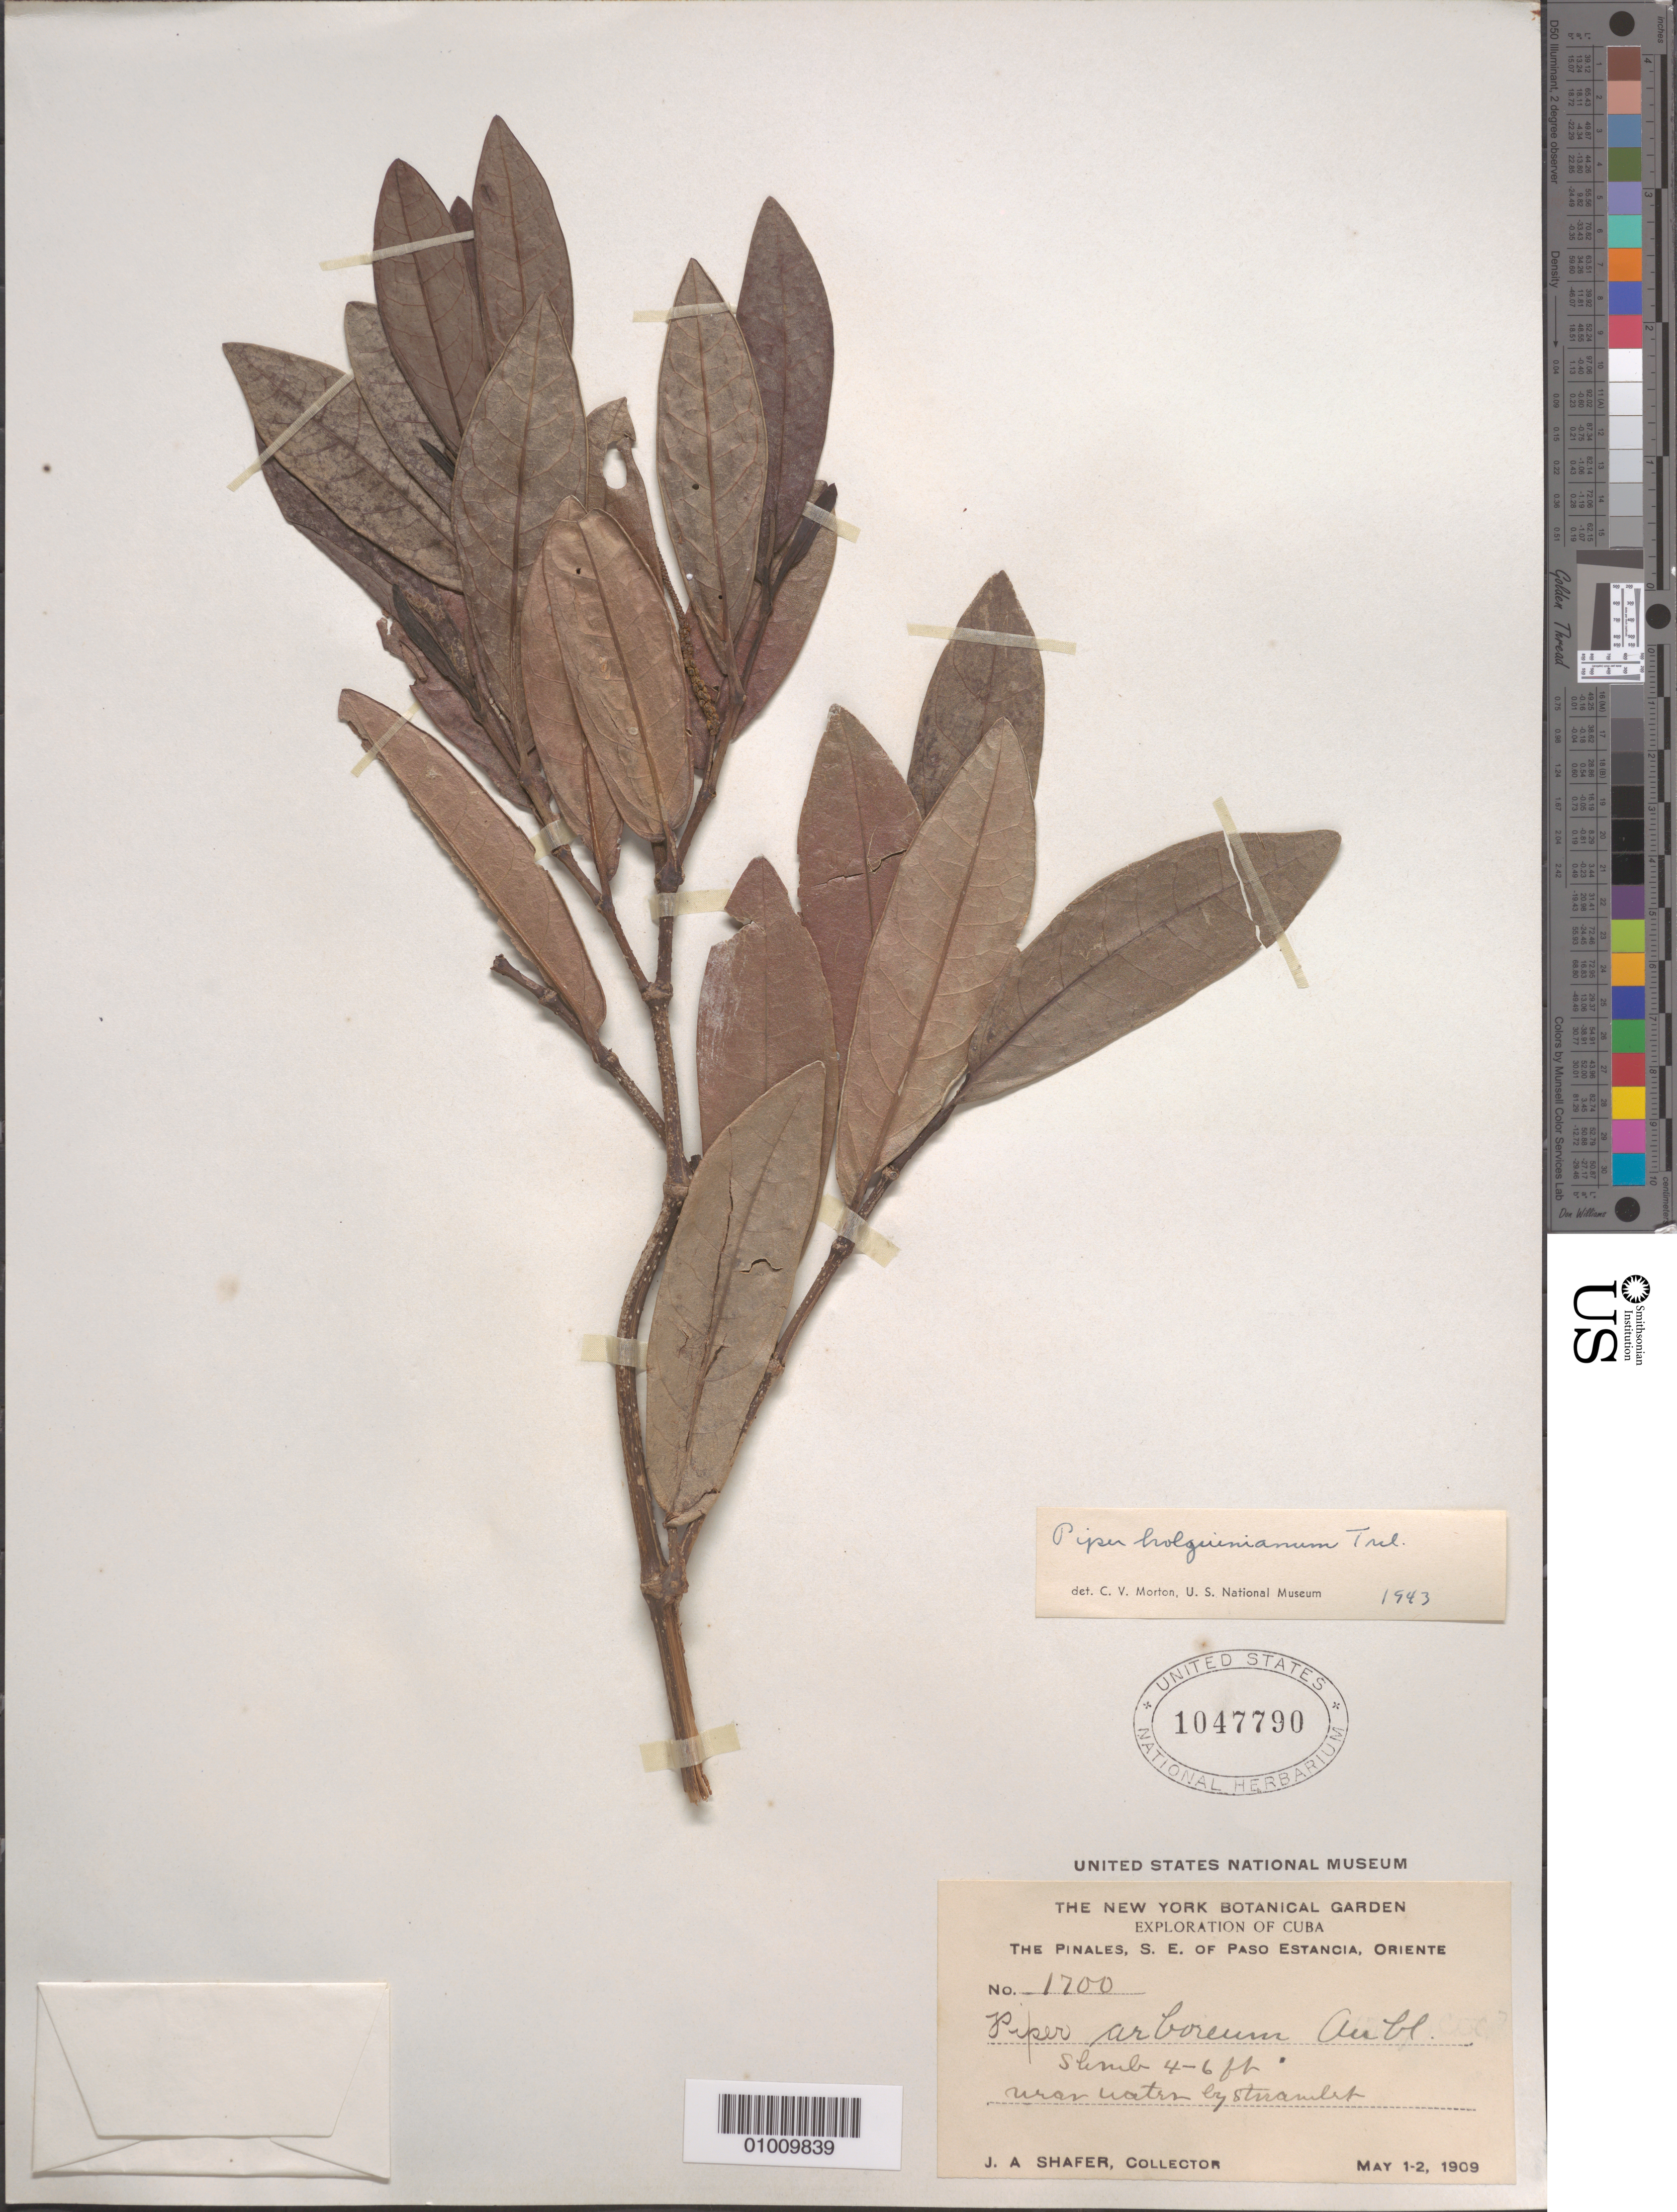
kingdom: Plantae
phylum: Tracheophyta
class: Magnoliopsida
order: Piperales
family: Piperaceae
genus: Piper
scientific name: Piper holguinianum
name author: Trel.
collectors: J. A. Shafer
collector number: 1700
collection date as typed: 01 Mar 1909 and 02 May 1909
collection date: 1909-03-01,1909-05-02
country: Cuba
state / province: Granma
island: Cuba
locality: near water at the Pinales, S E of Paso Estancia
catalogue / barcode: US 1047790